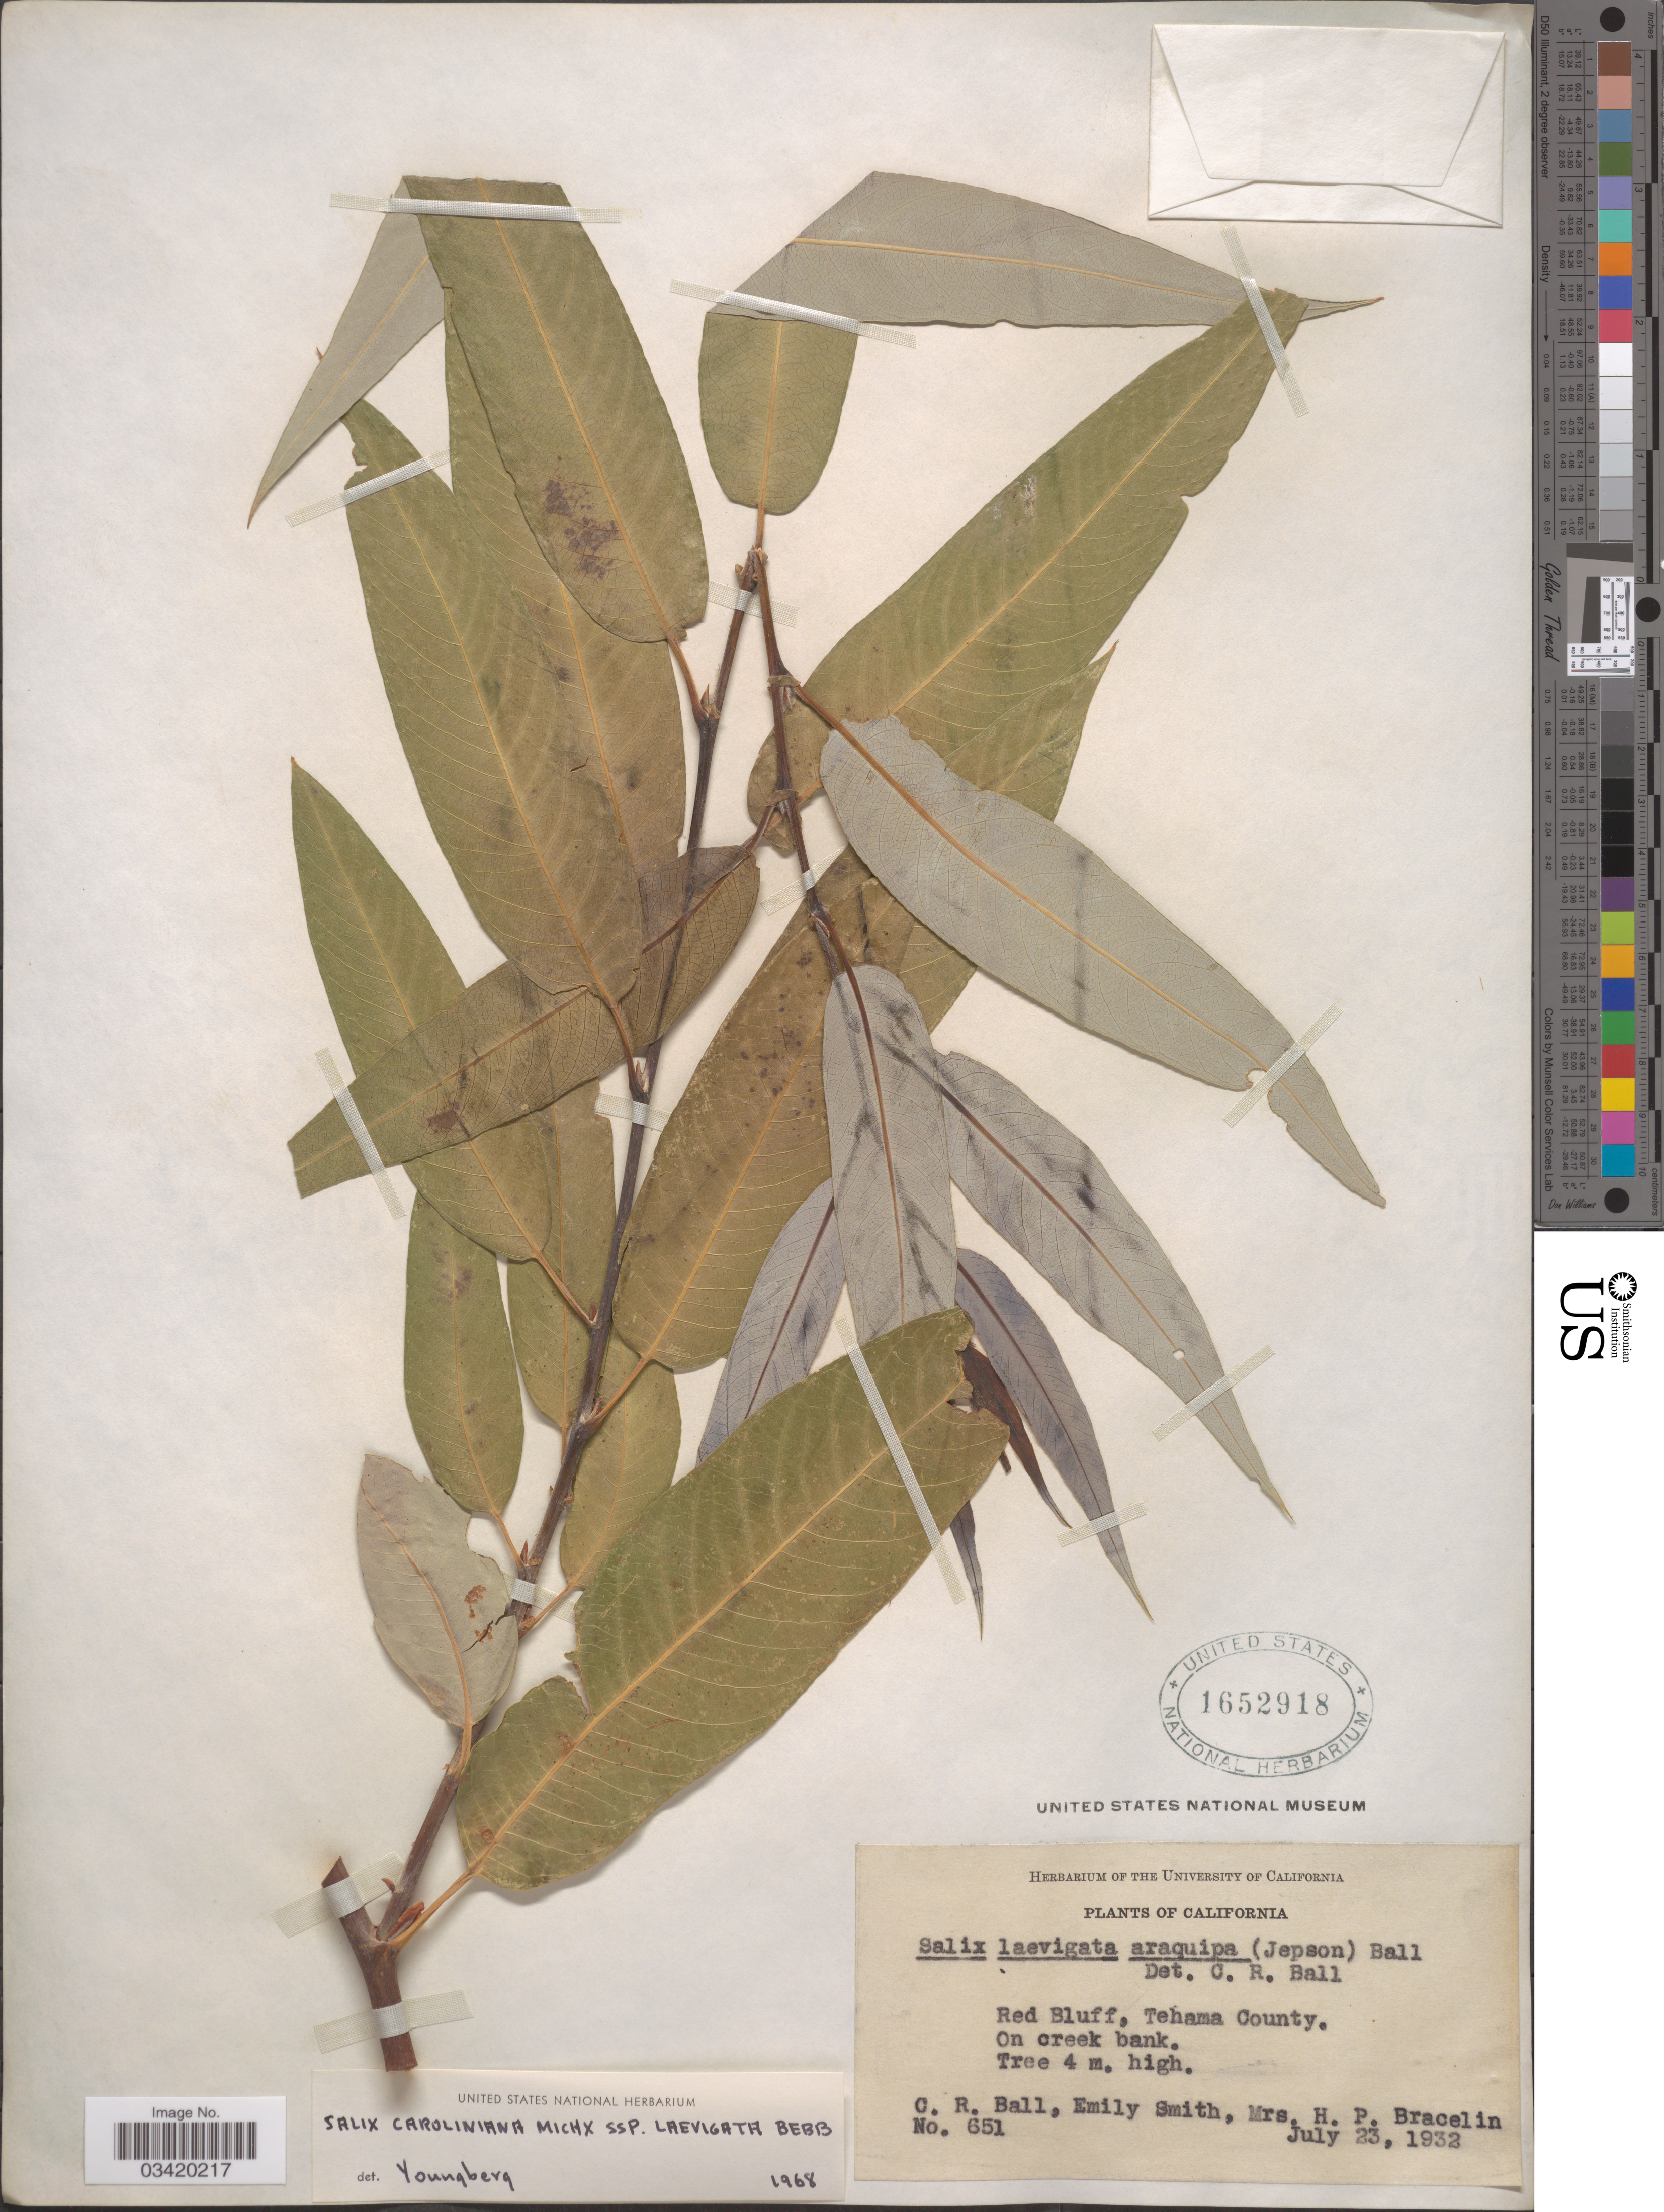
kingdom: Plantae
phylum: Tracheophyta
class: Magnoliopsida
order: Malpighiales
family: Salicaceae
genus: Salix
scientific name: Salix caroliniana subsp. laevigata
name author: Bebb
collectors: C. R. Ball, E. Smith & H. Bracelin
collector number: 651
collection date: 1932-07-23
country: United States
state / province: California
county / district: Tehama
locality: Red Bluff, Tehama County. On creek bank.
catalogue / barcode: US 1652918